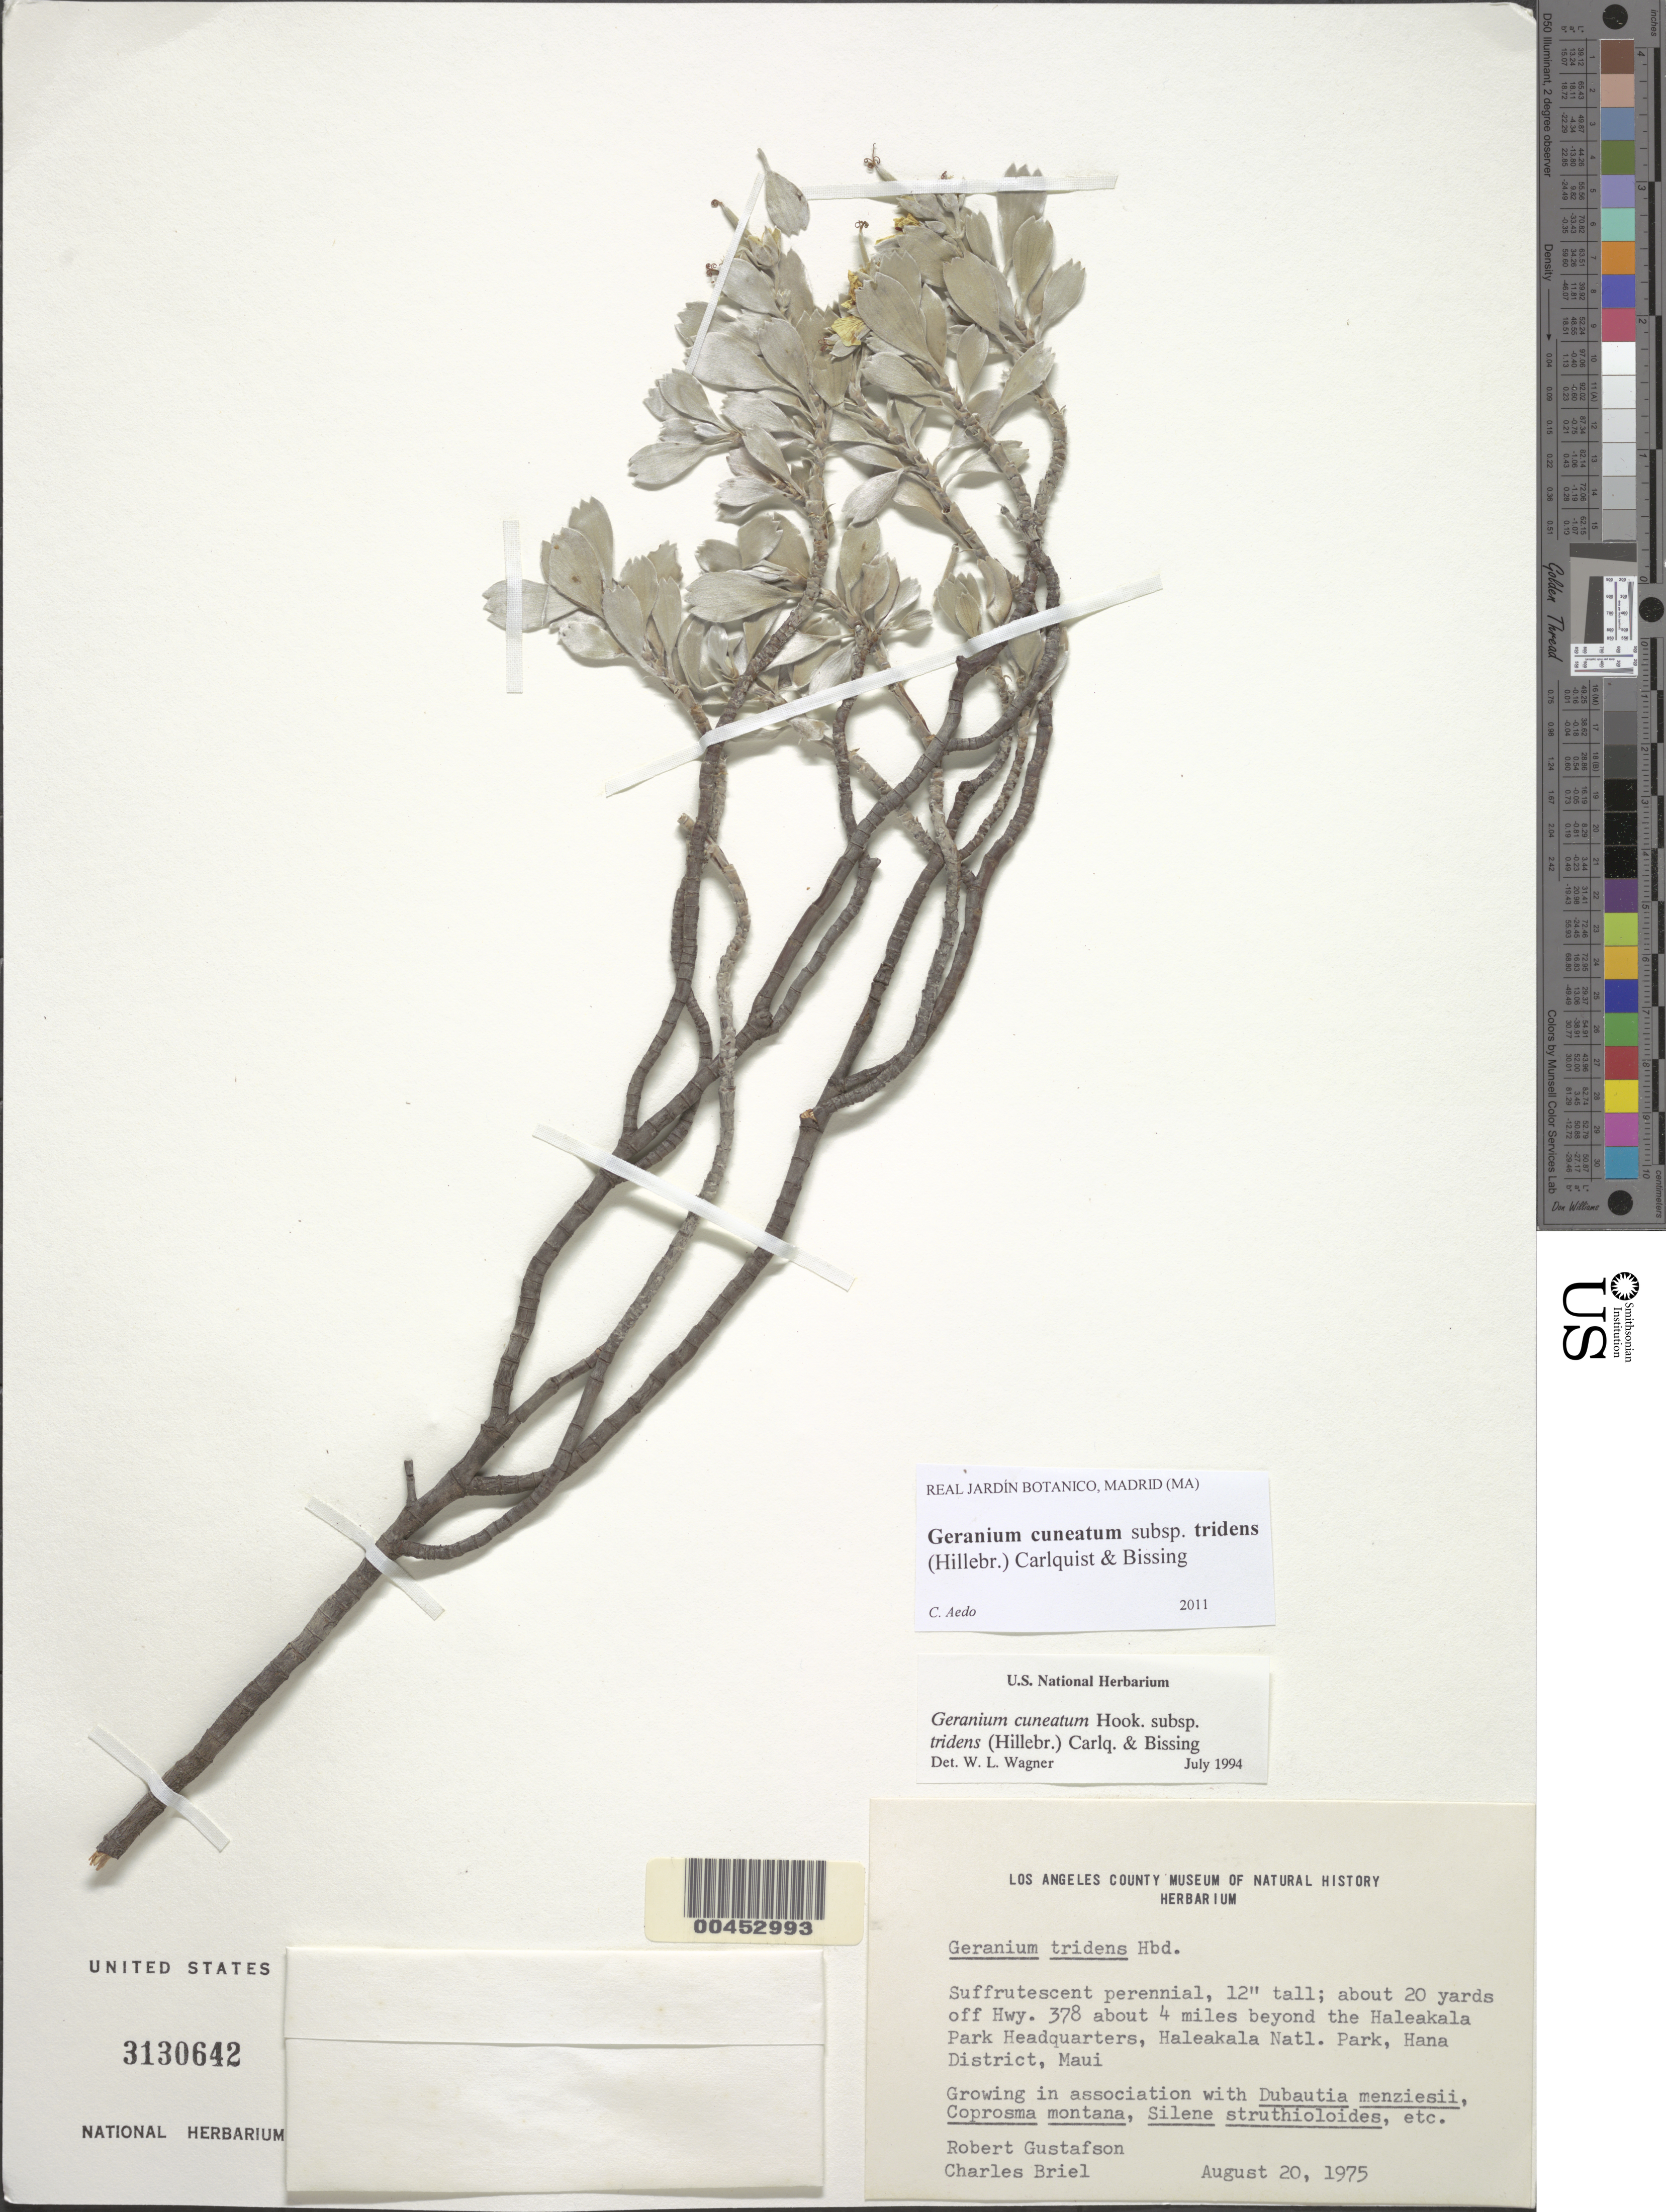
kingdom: Plantae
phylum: Tracheophyta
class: Magnoliopsida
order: Geraniales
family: Geraniaceae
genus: Geranium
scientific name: Geranium cuneatum subsp. tridens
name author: (Hillebr.) Carlquist & Bissing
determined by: Aedo, C.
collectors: R. Gustafson & C. Briel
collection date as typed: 20 Aug 1975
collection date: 1975-08-20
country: United States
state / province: Hawaii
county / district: Maui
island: Maui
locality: About 20 yd off Hwy 378 about 4 mi beyond the Haleakala Park Headquarters, Haleakala National Park, Hana Dist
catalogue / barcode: US 3130642